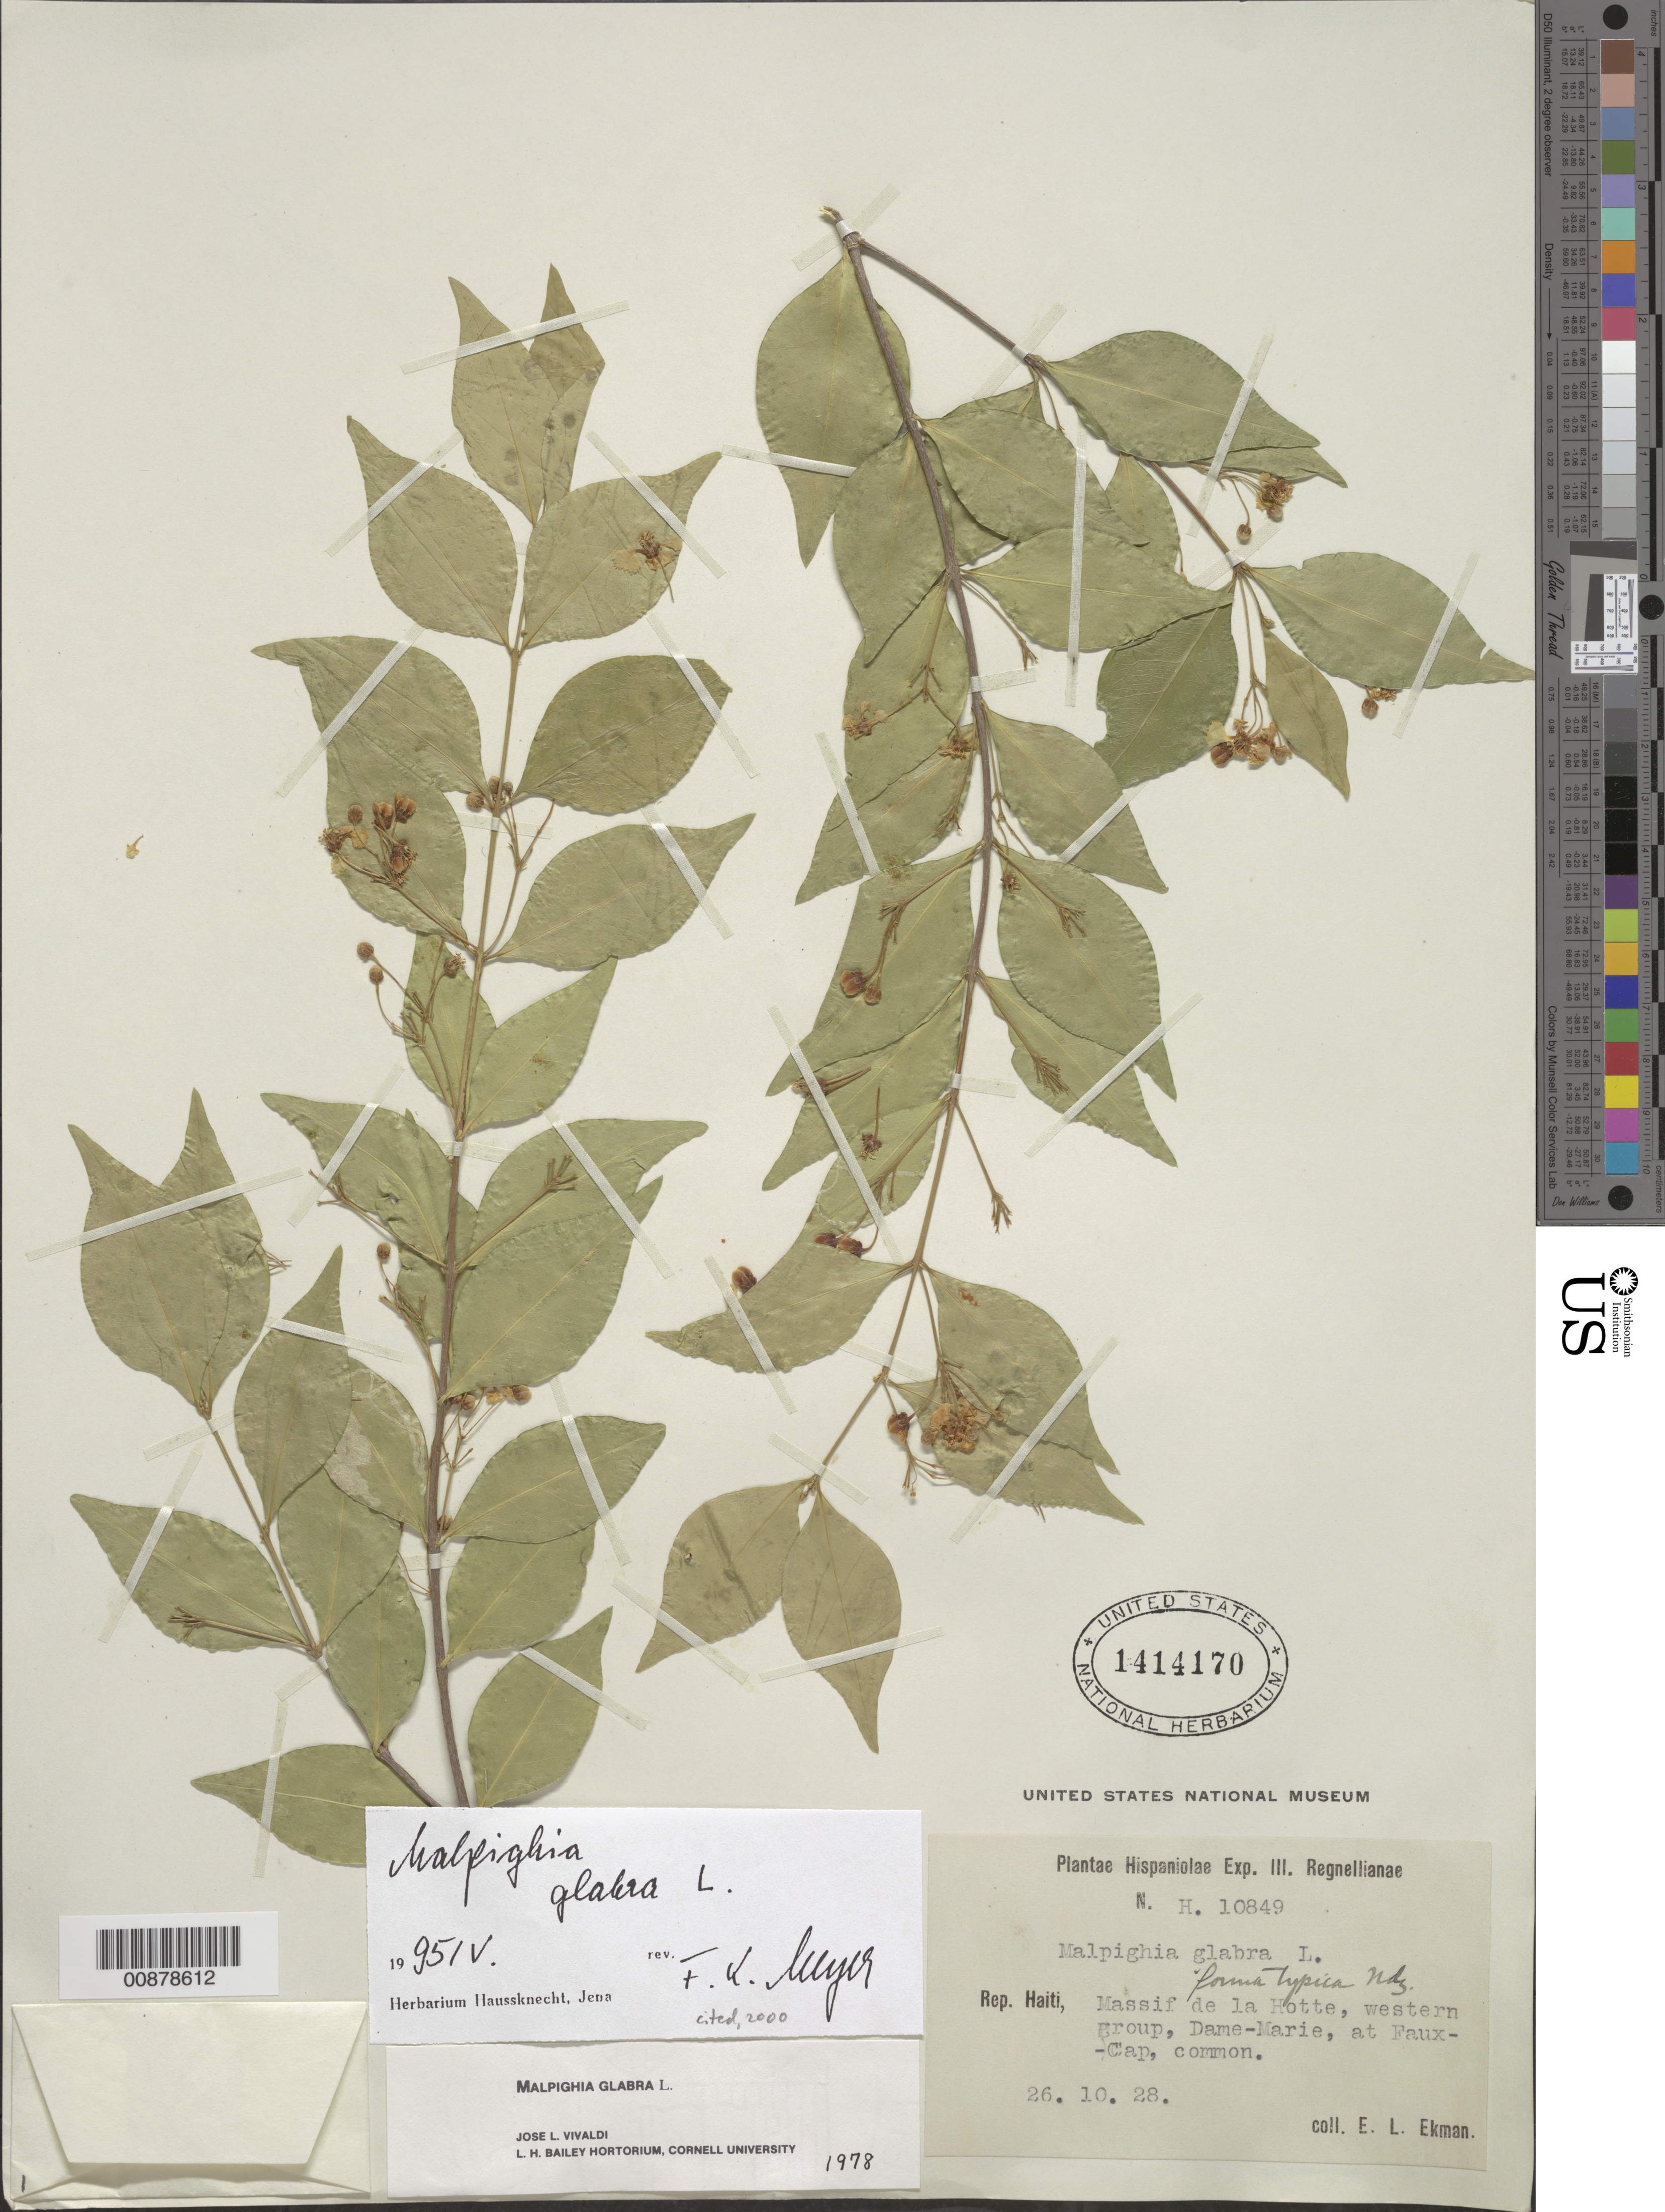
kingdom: Plantae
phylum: Tracheophyta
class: Magnoliopsida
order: Malpighiales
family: Malpighiaceae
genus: Malpighia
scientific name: Malpighia glabra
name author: L.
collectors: E. L. Ekman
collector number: H. 10849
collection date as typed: Transcribed d/m/y: 26/10/28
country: Haiti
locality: Massif de la Hotte, western group, Dame-Marie, at Faux-Cap.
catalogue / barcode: US 1414170